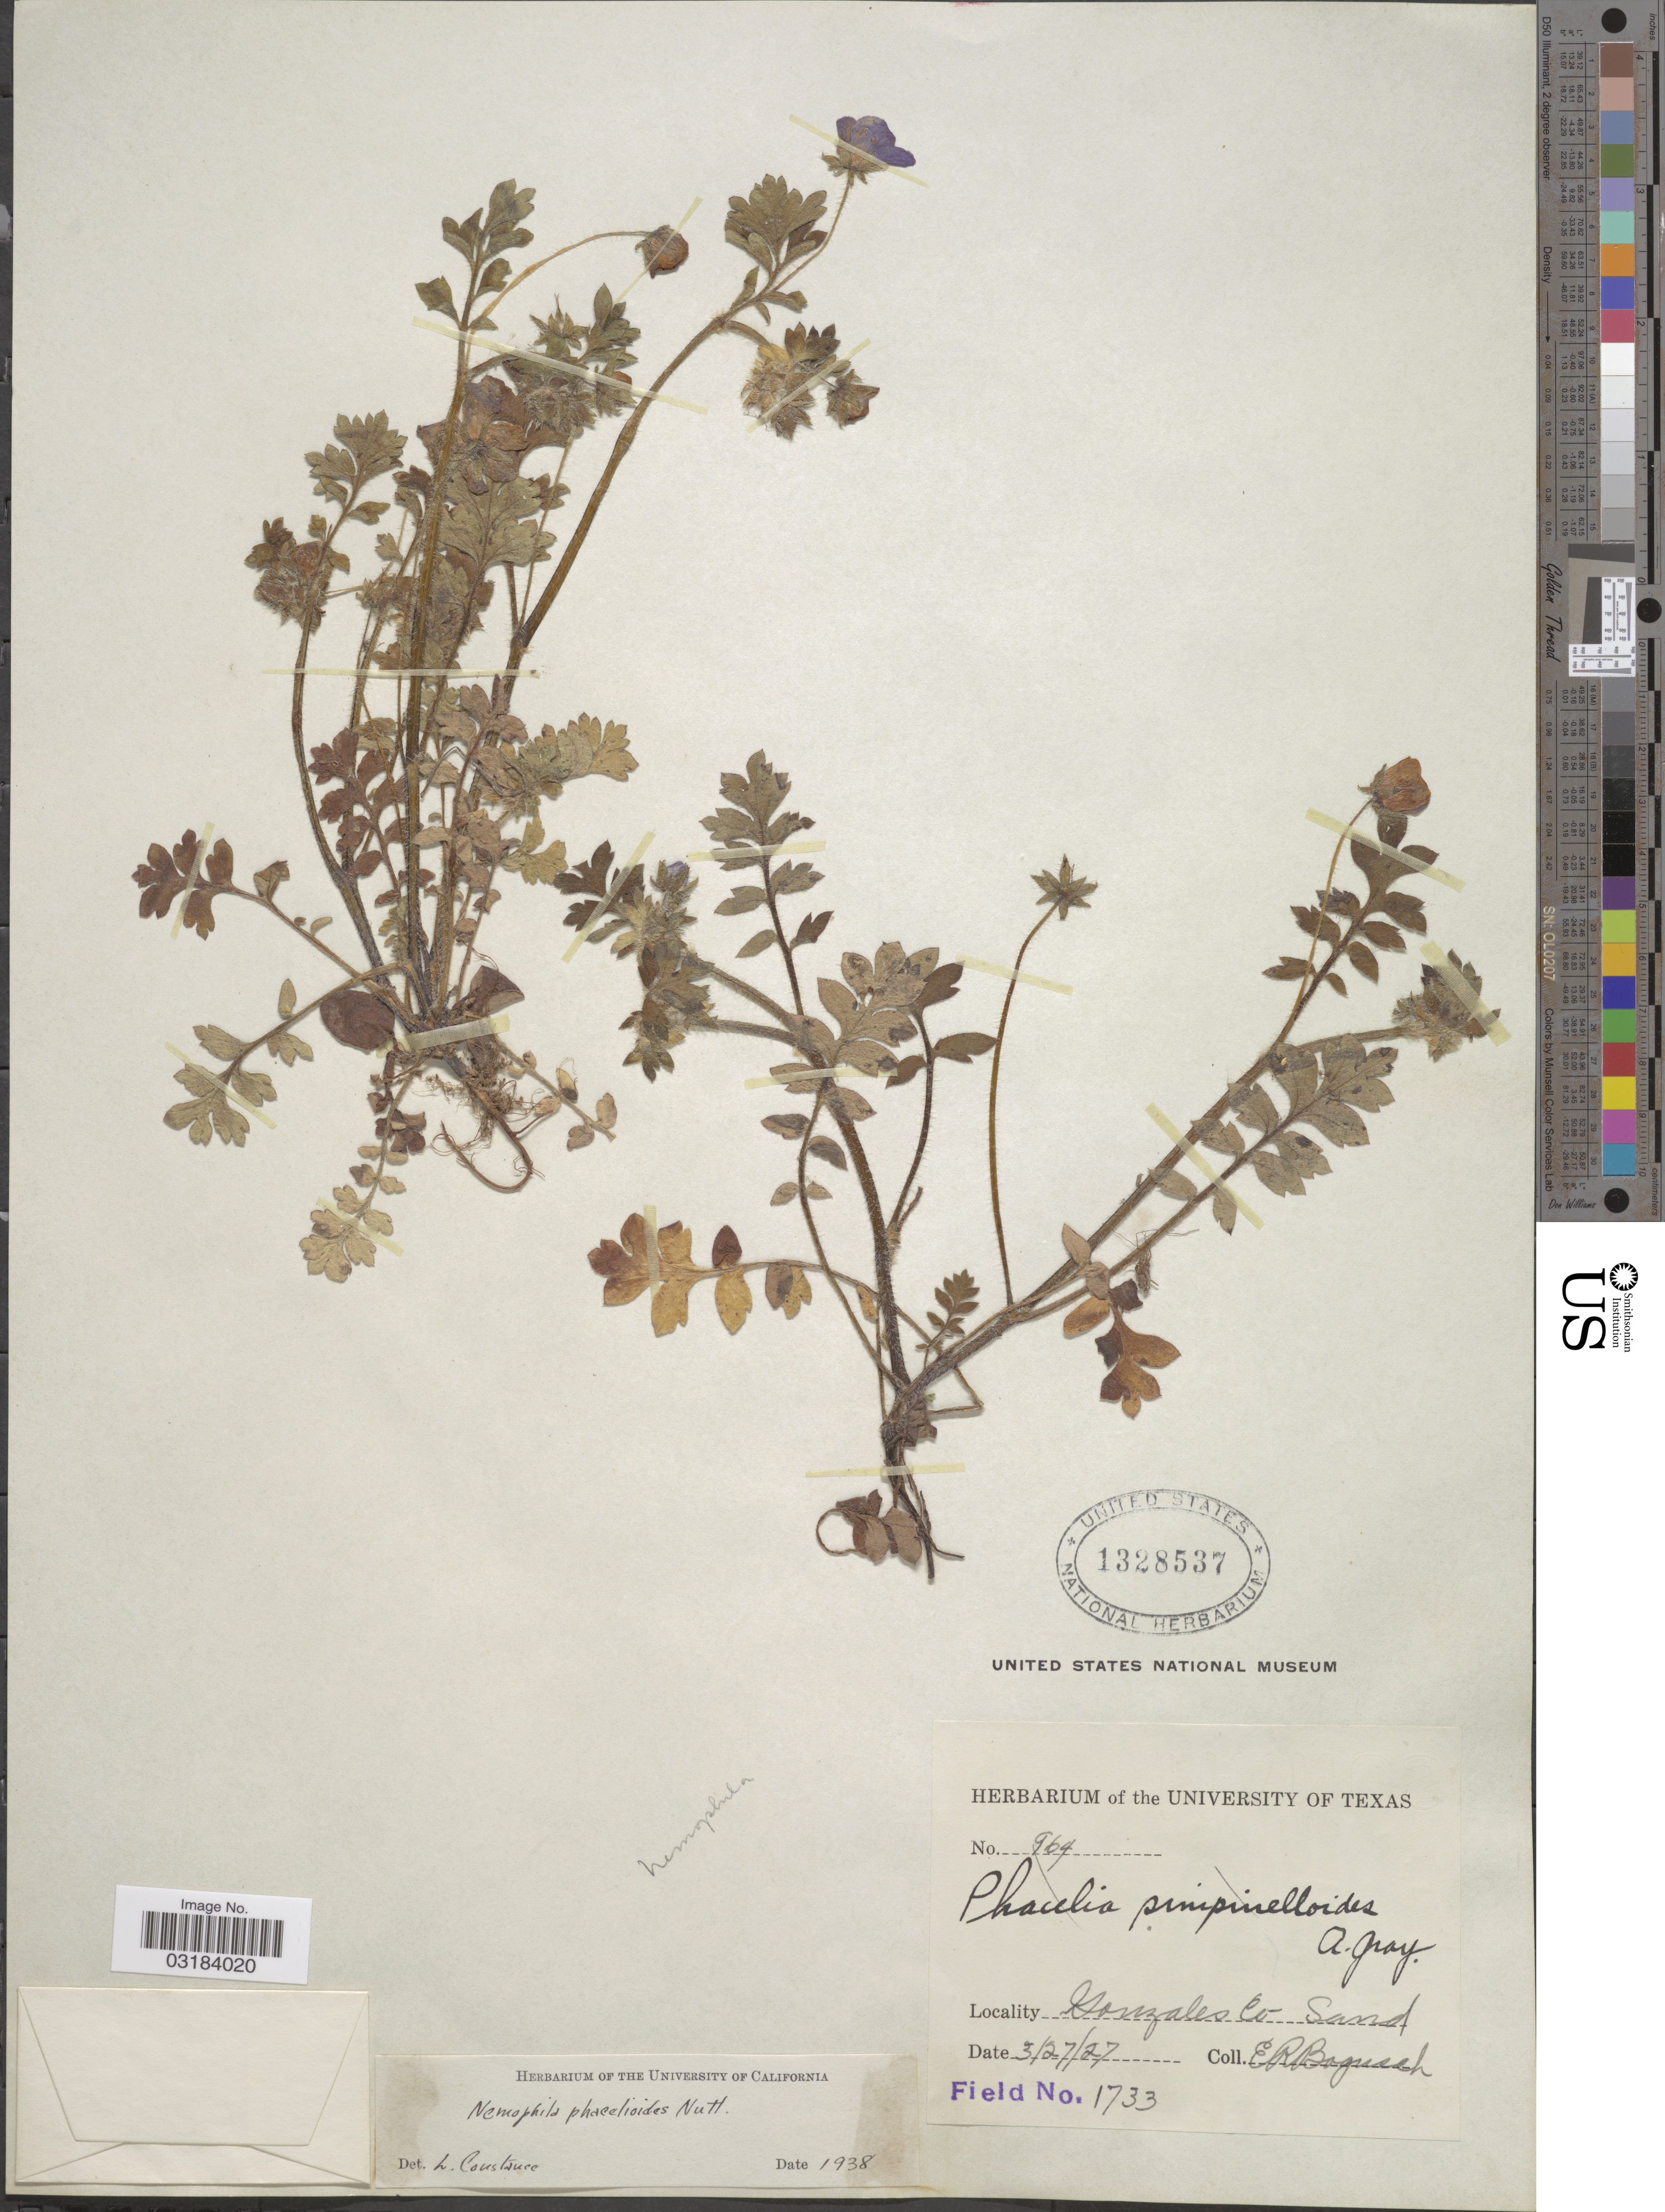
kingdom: Plantae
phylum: Tracheophyta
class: Magnoliopsida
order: Boraginales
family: Hydrophyllaceae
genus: Nemophila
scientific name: Nemophila phacelioides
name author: W.P.C. Barton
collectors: E. Bogusch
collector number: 964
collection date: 1927-03-27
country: United States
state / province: Texas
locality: Gonzales Co.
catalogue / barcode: US 1328537